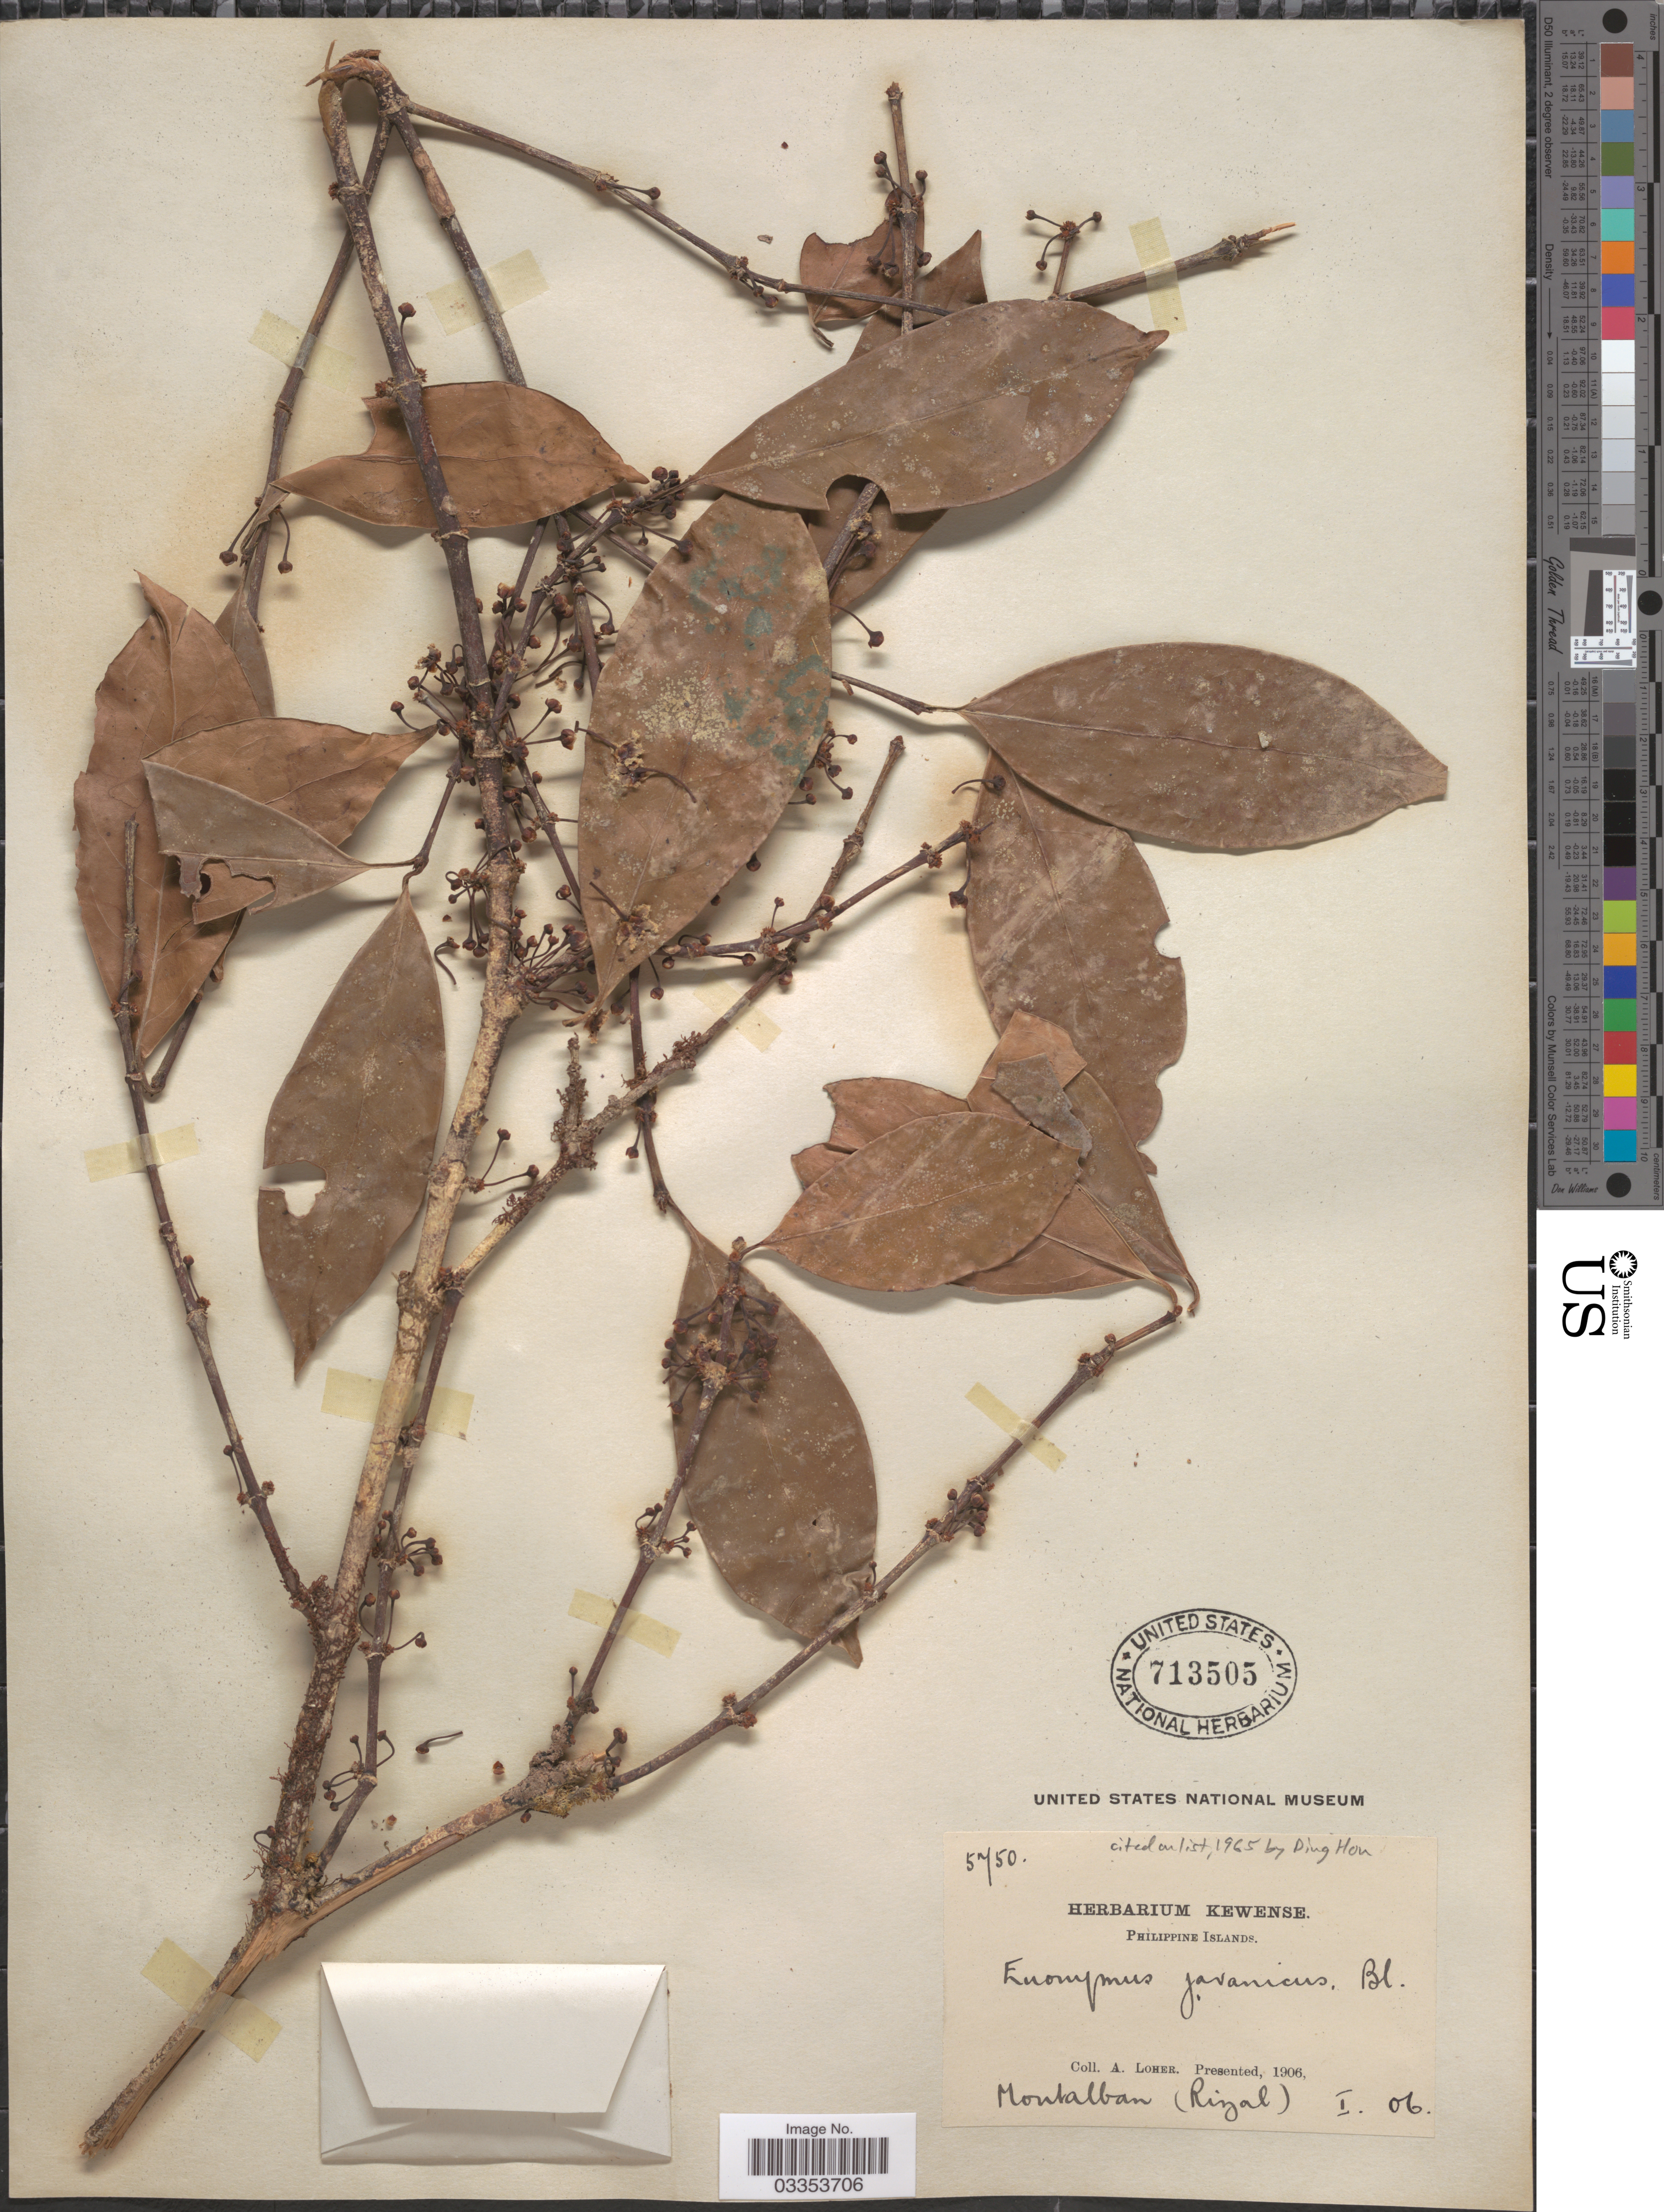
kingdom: Plantae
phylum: Tracheophyta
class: Magnoliopsida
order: Celastrales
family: Celastraceae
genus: Euonymus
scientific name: Euonymus indicus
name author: B. Heyne ex Wall.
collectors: A. Loher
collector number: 5750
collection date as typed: Transcribed d/m/y: /1/6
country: Philippines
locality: Philippine Islands. Montalban (Rizal).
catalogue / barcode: US 713505